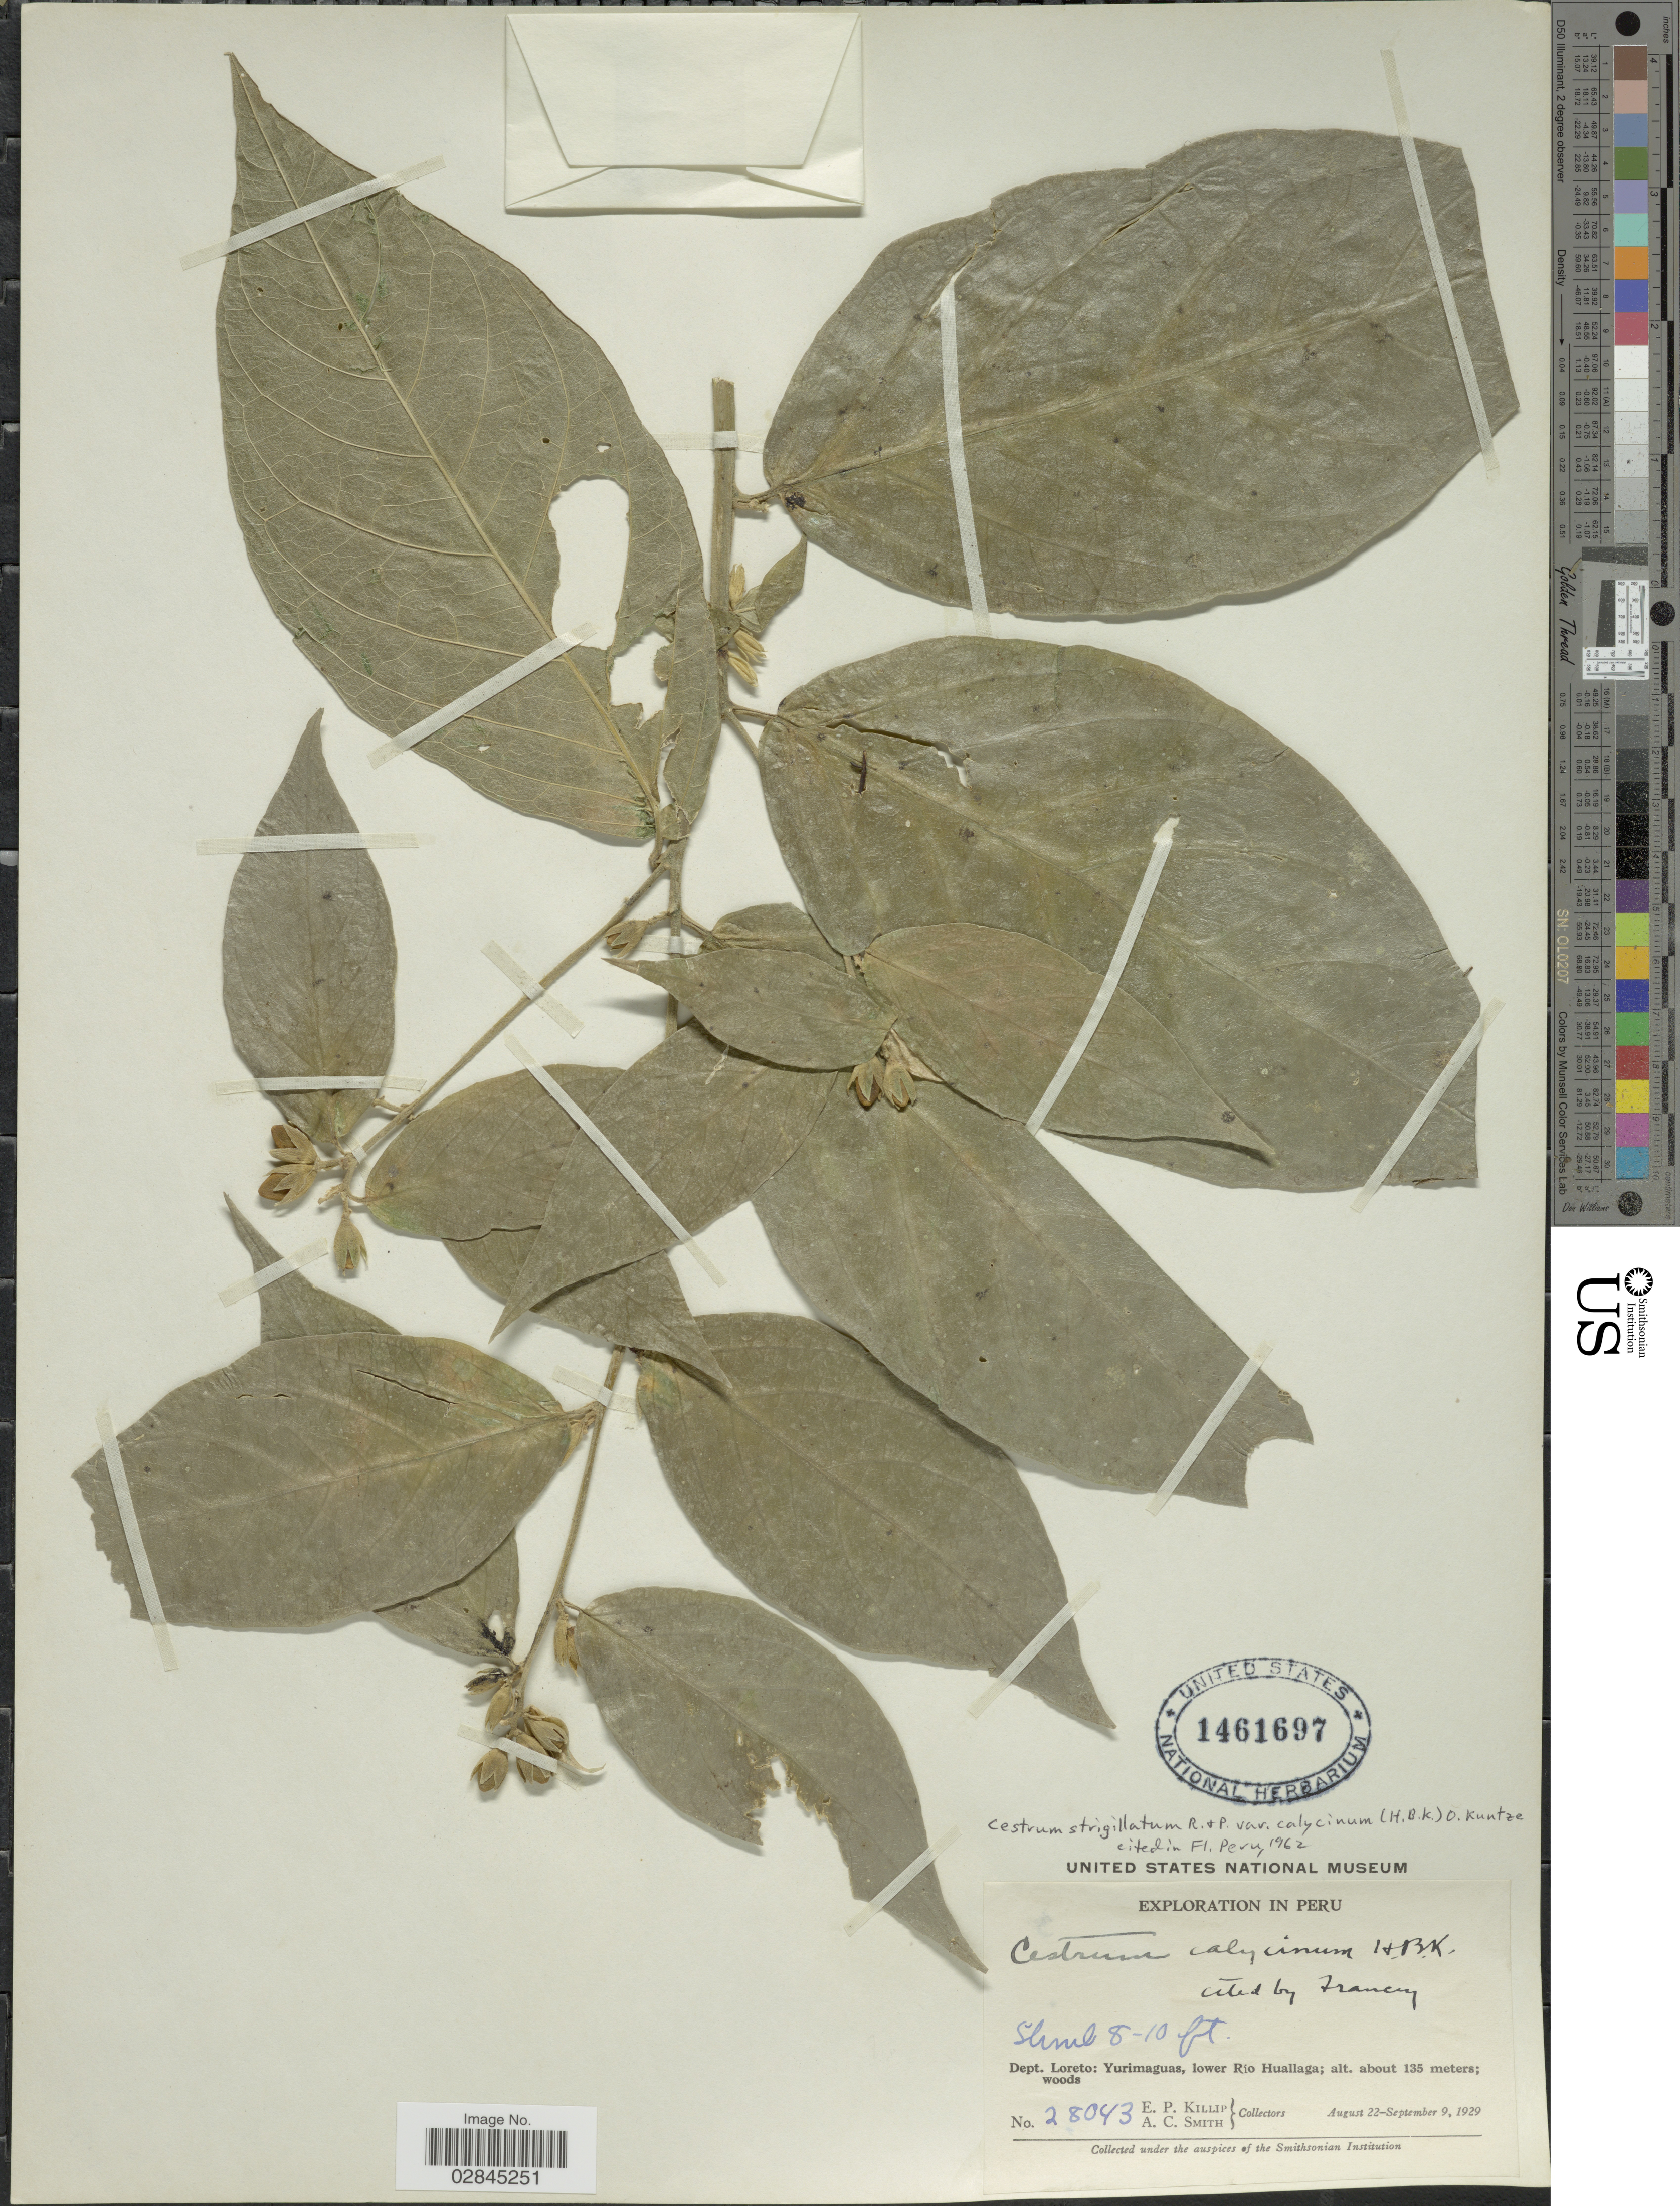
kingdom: Plantae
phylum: Tracheophyta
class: Magnoliopsida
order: Solanales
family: Solanaceae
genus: Cestrum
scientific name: Cestrum strigillatum var. calycinum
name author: Ruiz & Pav.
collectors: E. P. Killip & A. C. Smith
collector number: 28043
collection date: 1929-08-22/1929-09-09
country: Peru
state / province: Loreto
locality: Yurimaguas, lower Rio Huallaga.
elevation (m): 135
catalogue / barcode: US 1461697